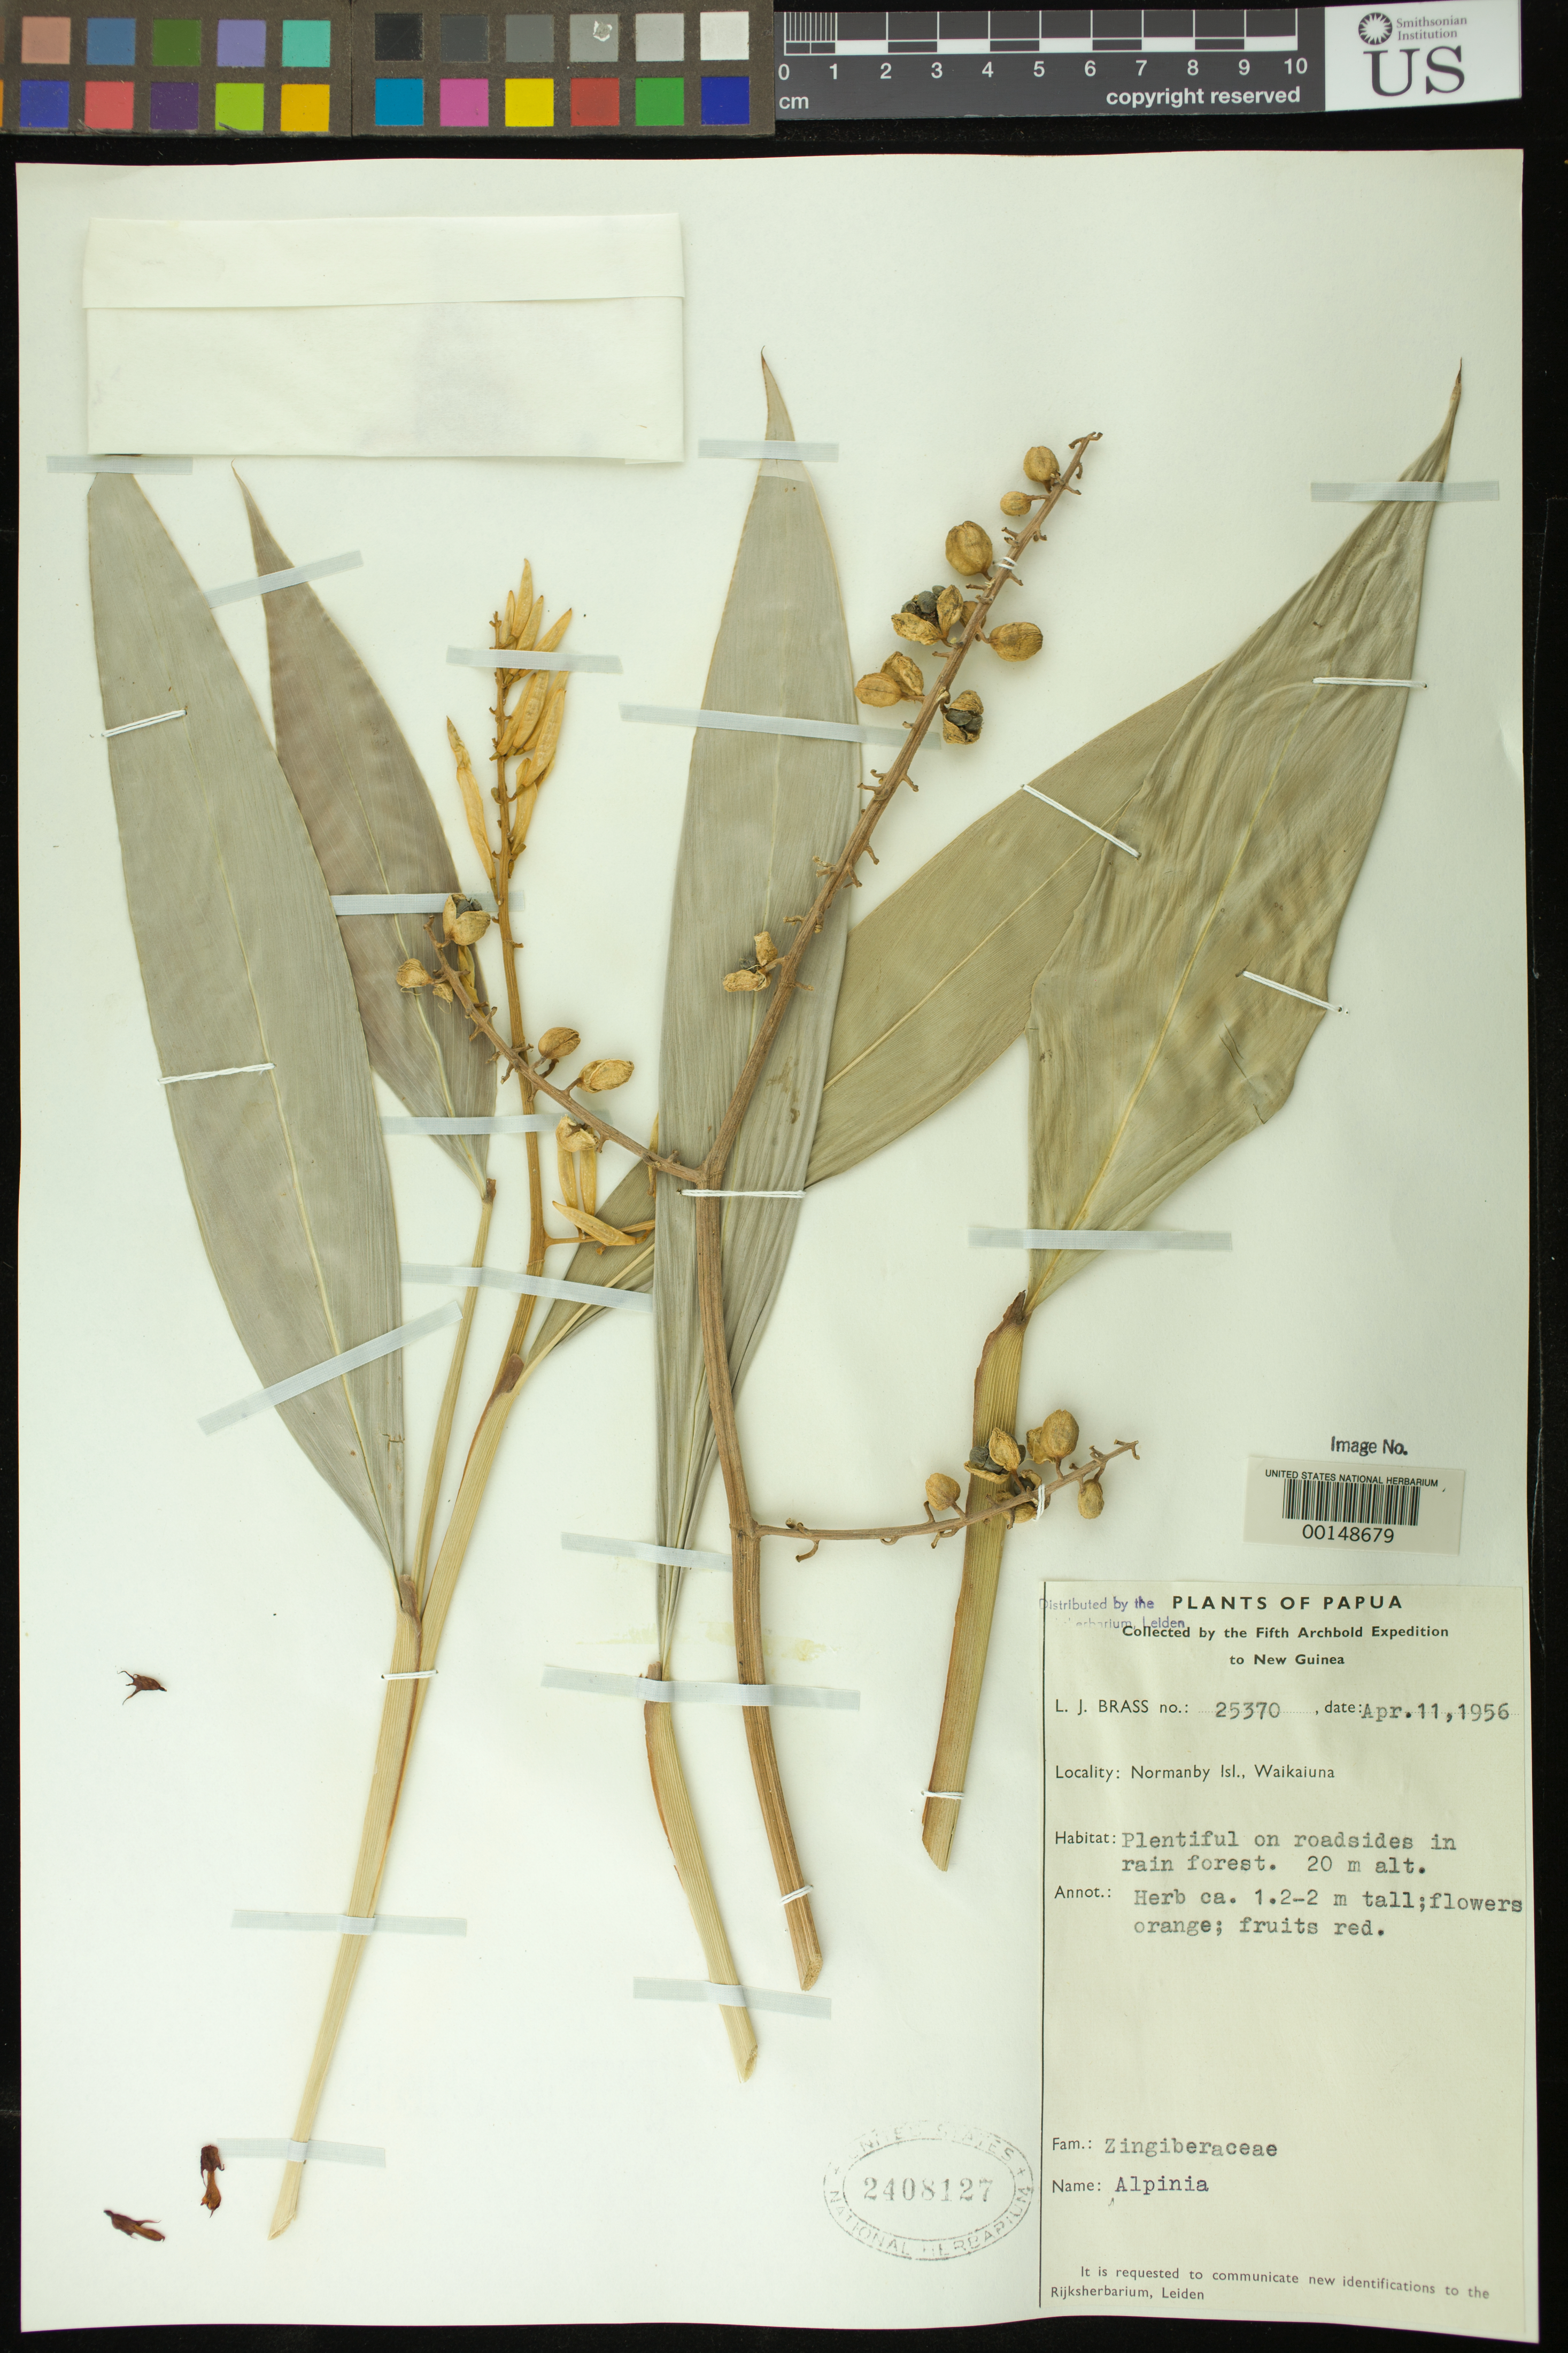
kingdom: Plantae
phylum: Tracheophyta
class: Liliopsida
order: Zingiberales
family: Zingiberaceae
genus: Alpinia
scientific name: Alpinia sp.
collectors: L. J. Brass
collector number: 25370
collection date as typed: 11 Apr 1956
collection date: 1956-04-11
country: Papua New Guinea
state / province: Milne Bay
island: Normanby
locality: Waikaiuna; d'entrecasteaux is.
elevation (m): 20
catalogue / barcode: US 2408127